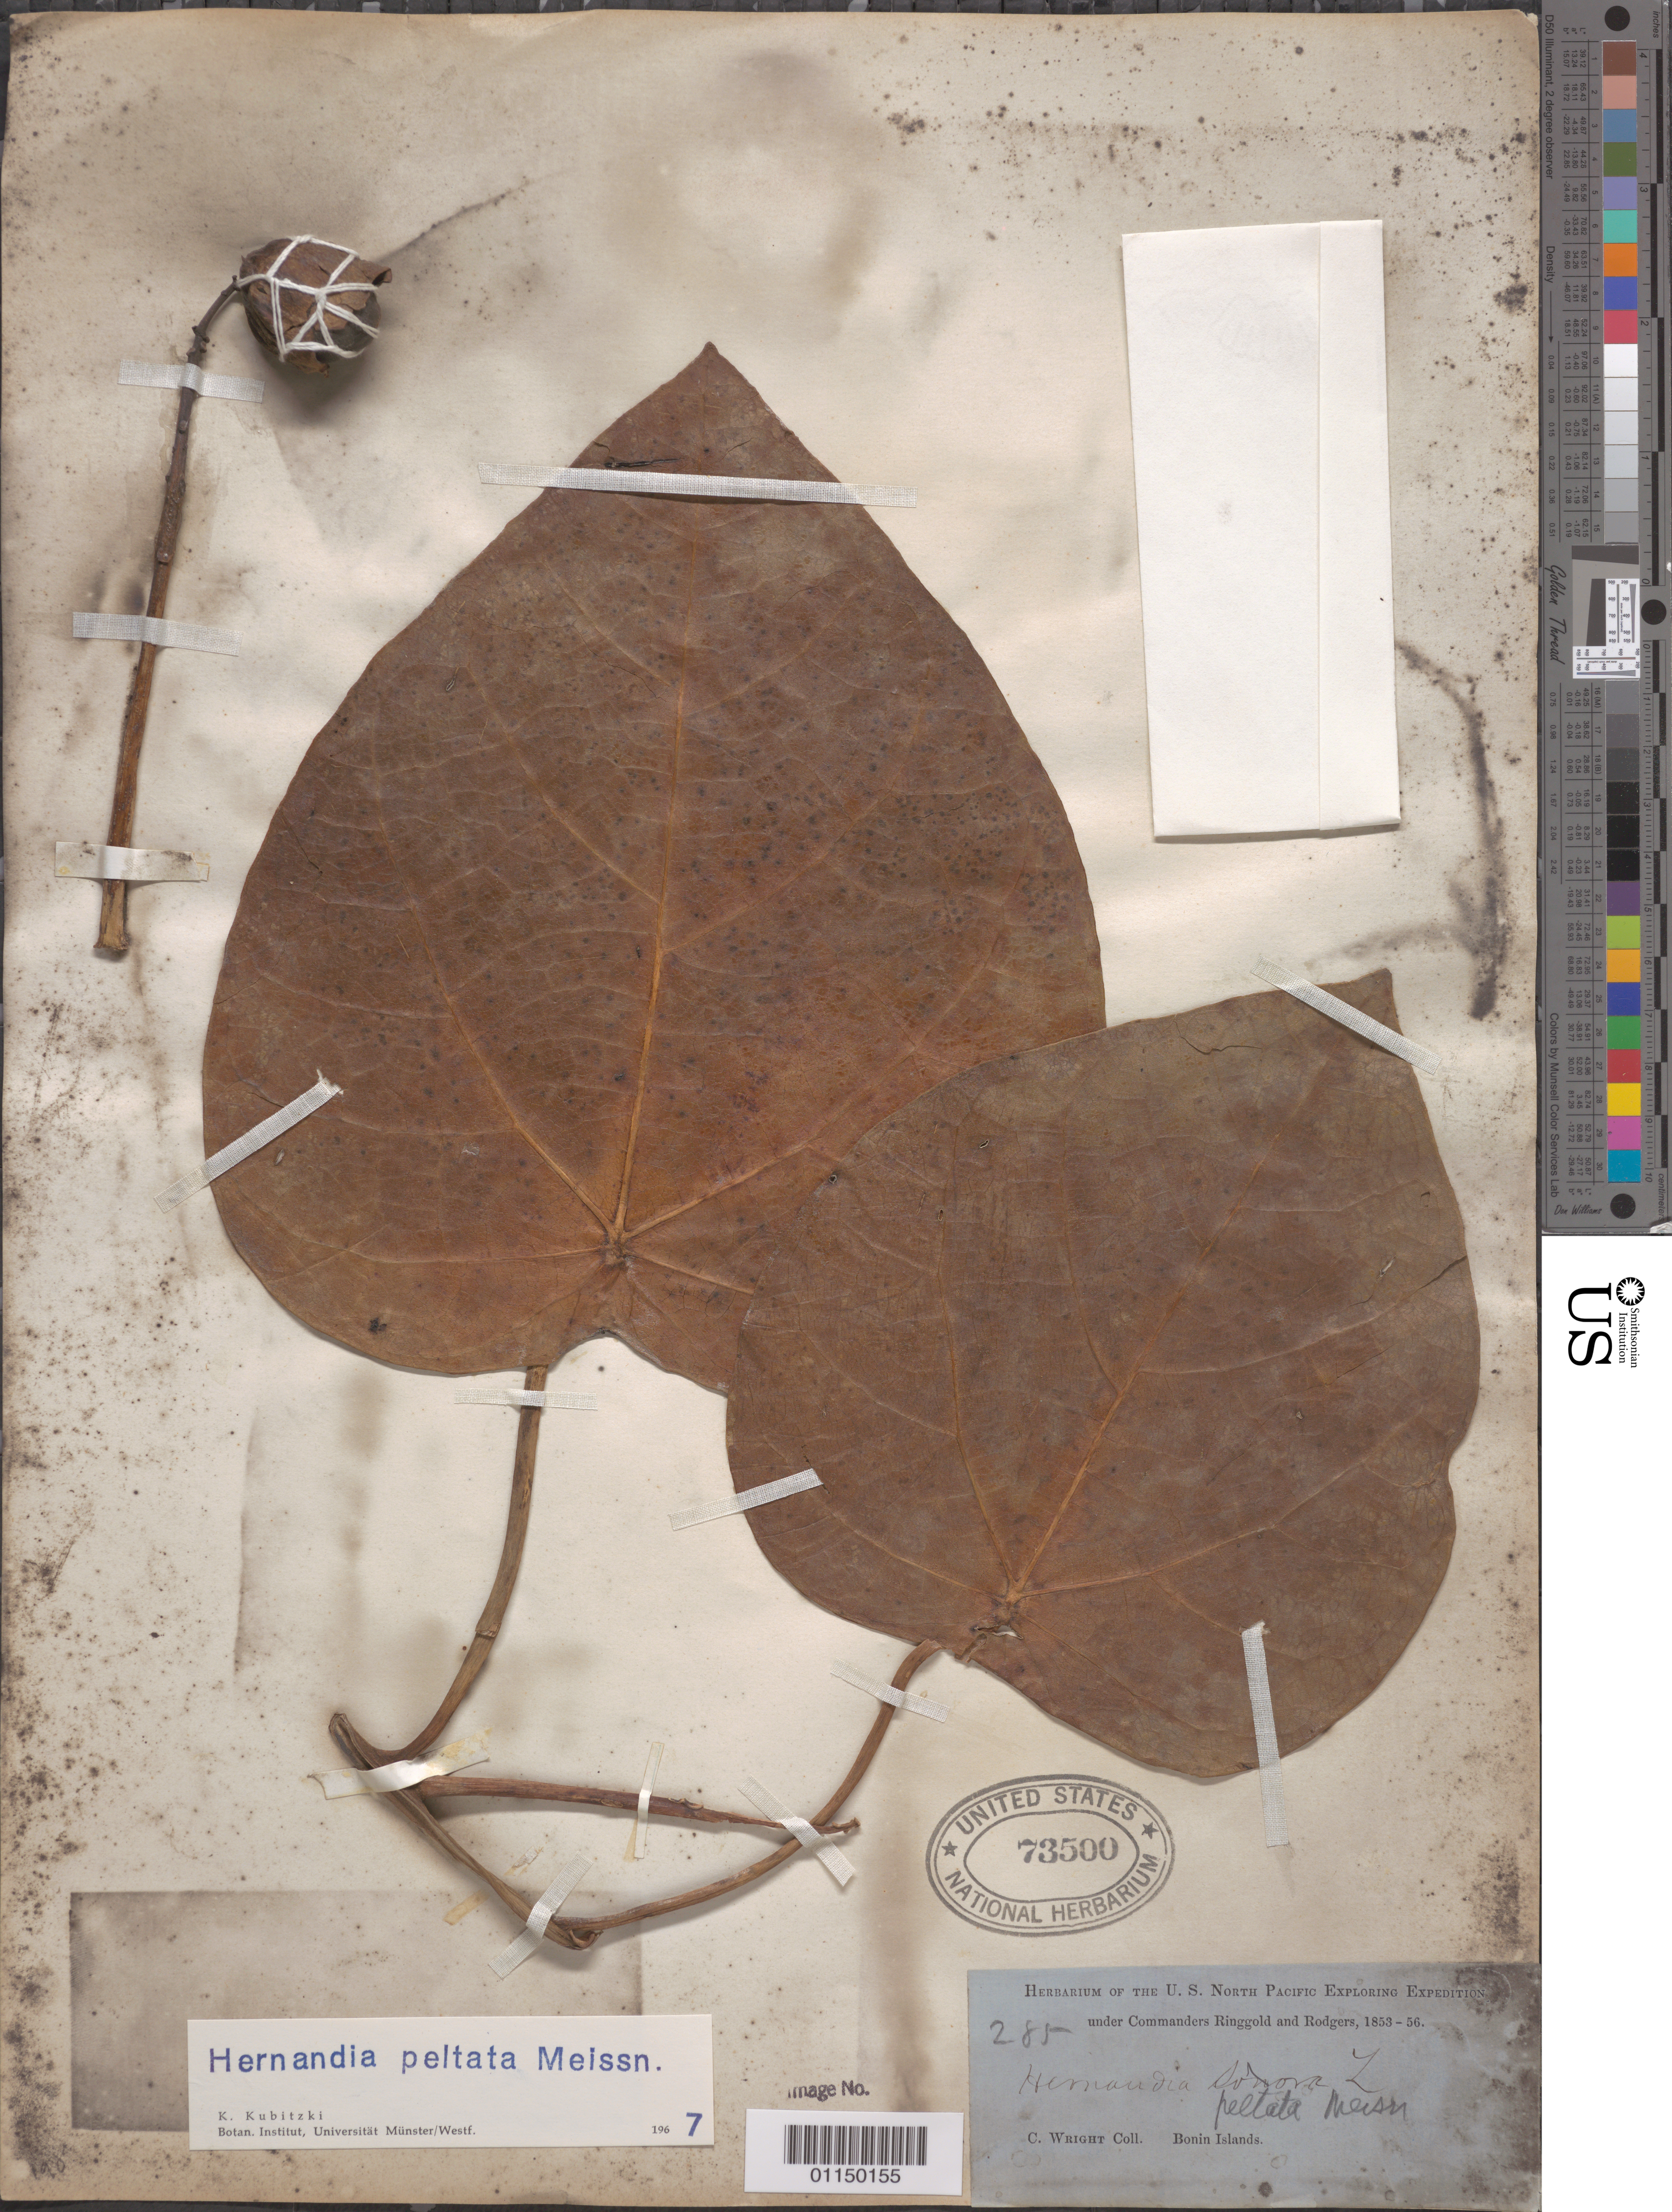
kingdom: Plantae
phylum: Tracheophyta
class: Magnoliopsida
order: Laurales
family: Hernandiaceae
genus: Hernandia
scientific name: Hernandia nymphaeifolia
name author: (C. Presl) Kubitzki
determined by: Strong, M. T., (US), Smithsonian Institution - National Museum of Natural History (UNITED STATES)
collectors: C. Wright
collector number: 285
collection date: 1853/1856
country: Japan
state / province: Tokyo, Federal City of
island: Bonin Islands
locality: Bonin Islands.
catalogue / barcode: US 73500